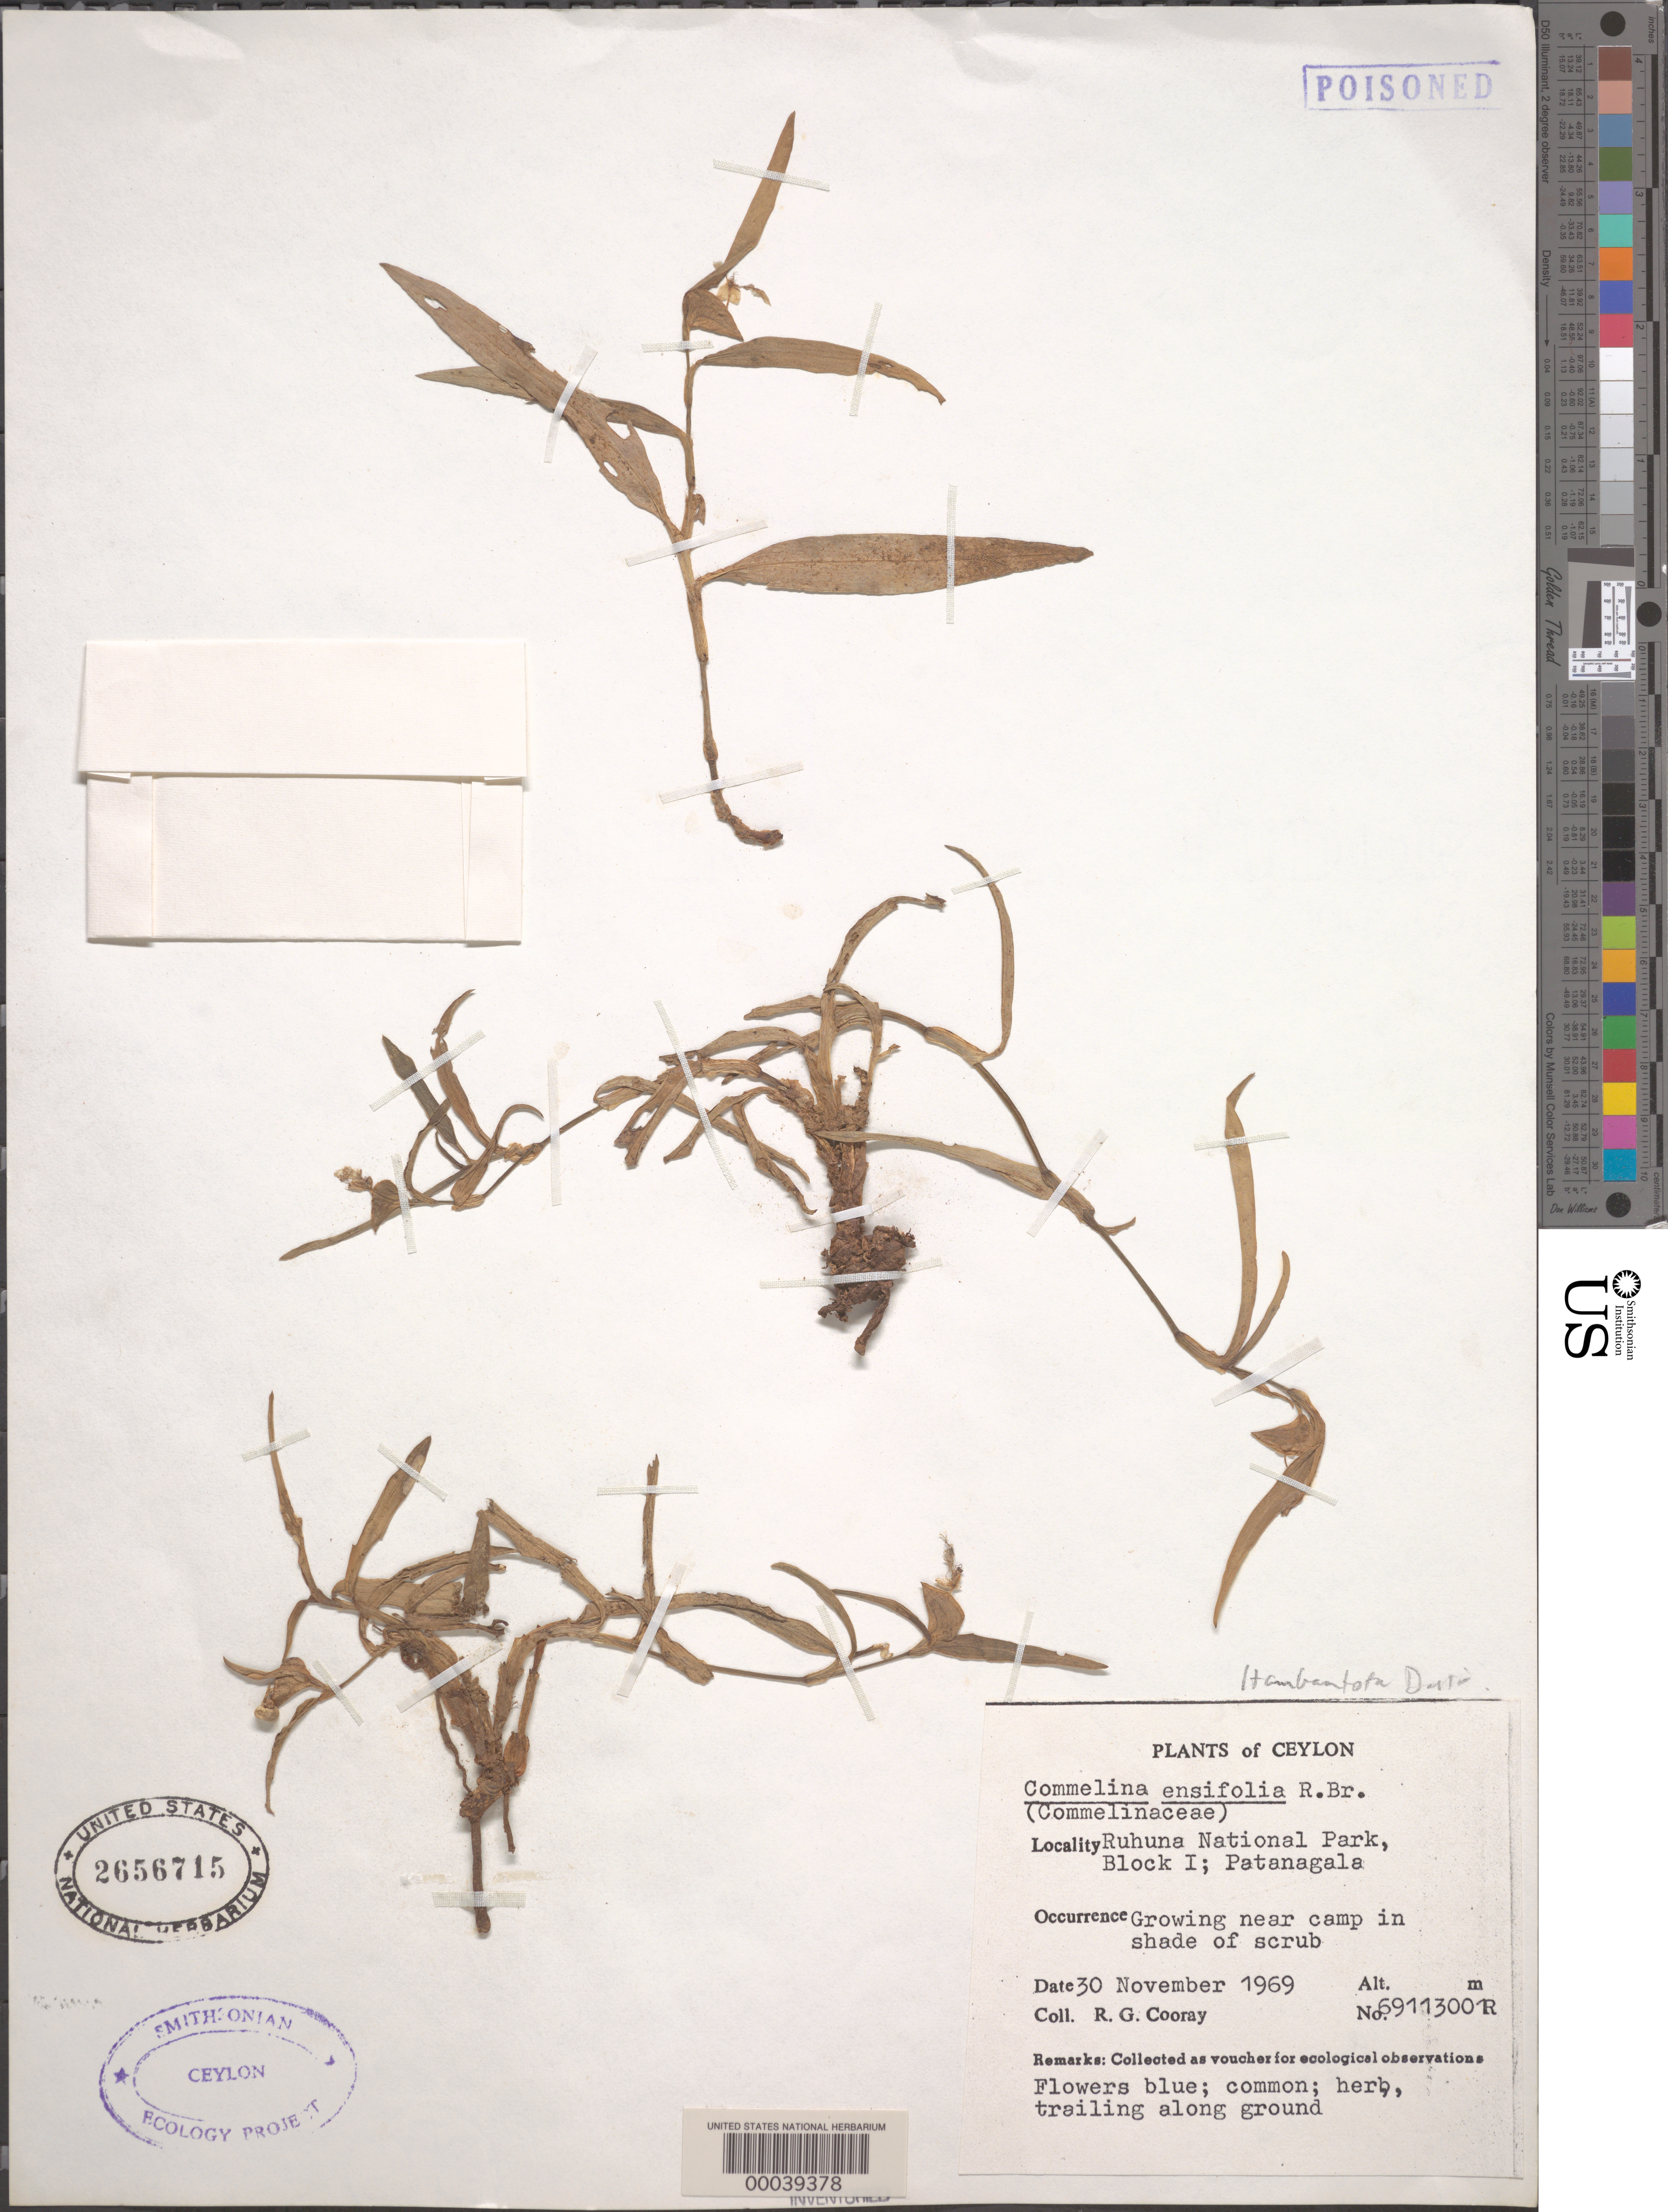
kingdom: Plantae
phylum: Tracheophyta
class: Liliopsida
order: Commelinales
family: Commelinaceae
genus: Commelina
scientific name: Commelina ensifolia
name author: R. Br.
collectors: R. Cooray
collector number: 6911300r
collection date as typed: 30 Nov 1969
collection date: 1969-11-30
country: Sri Lanka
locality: Ruhuna national park, patanagala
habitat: Shade; scrub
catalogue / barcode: US 2656715